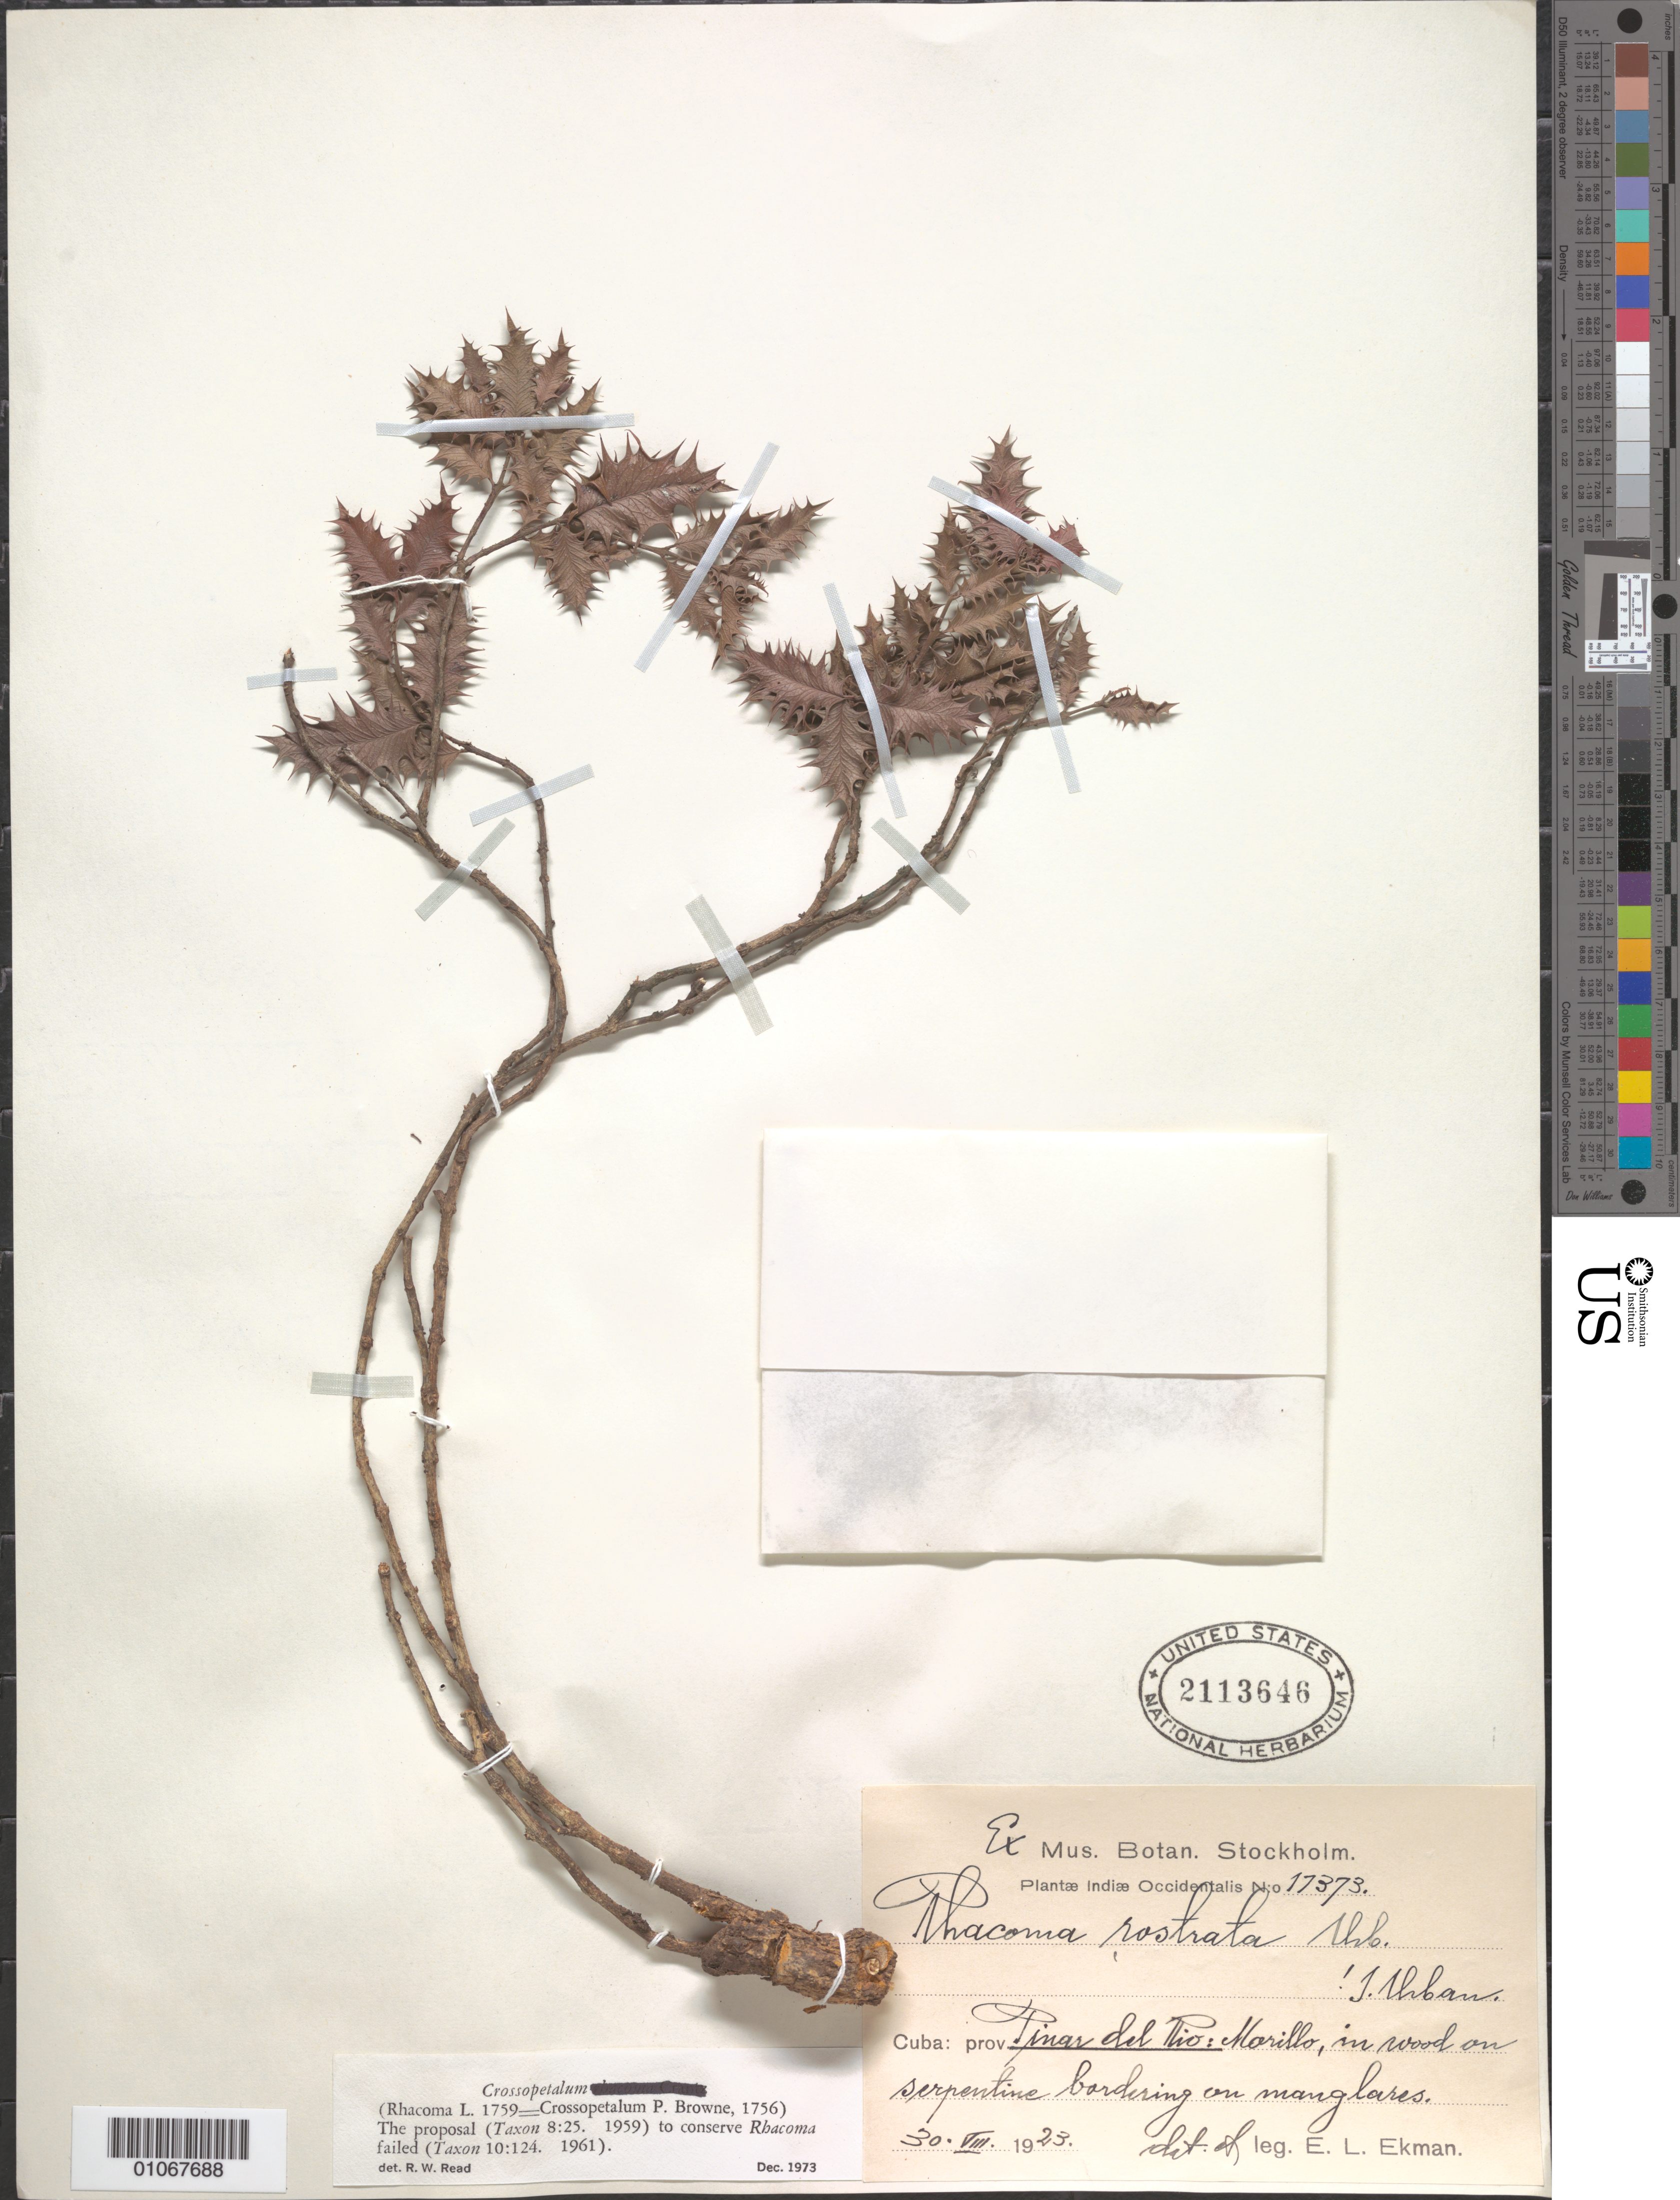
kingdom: Plantae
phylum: Tracheophyta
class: Magnoliopsida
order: Celastrales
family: Celastraceae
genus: Crossopetalum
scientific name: Crossopetalum rostratum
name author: (Urb.) Rothm.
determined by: Strong, Mark T., (BOT), Smithsonian Institution - National Museum of Natural History (UNITED STATES)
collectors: E. L. Ekman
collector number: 11373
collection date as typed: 30 Aug 1925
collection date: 1925-08-30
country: Cuba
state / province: Pinar del Rio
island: Cuba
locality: Morillo, in wood on serpentine bording on manglares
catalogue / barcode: US 2113646